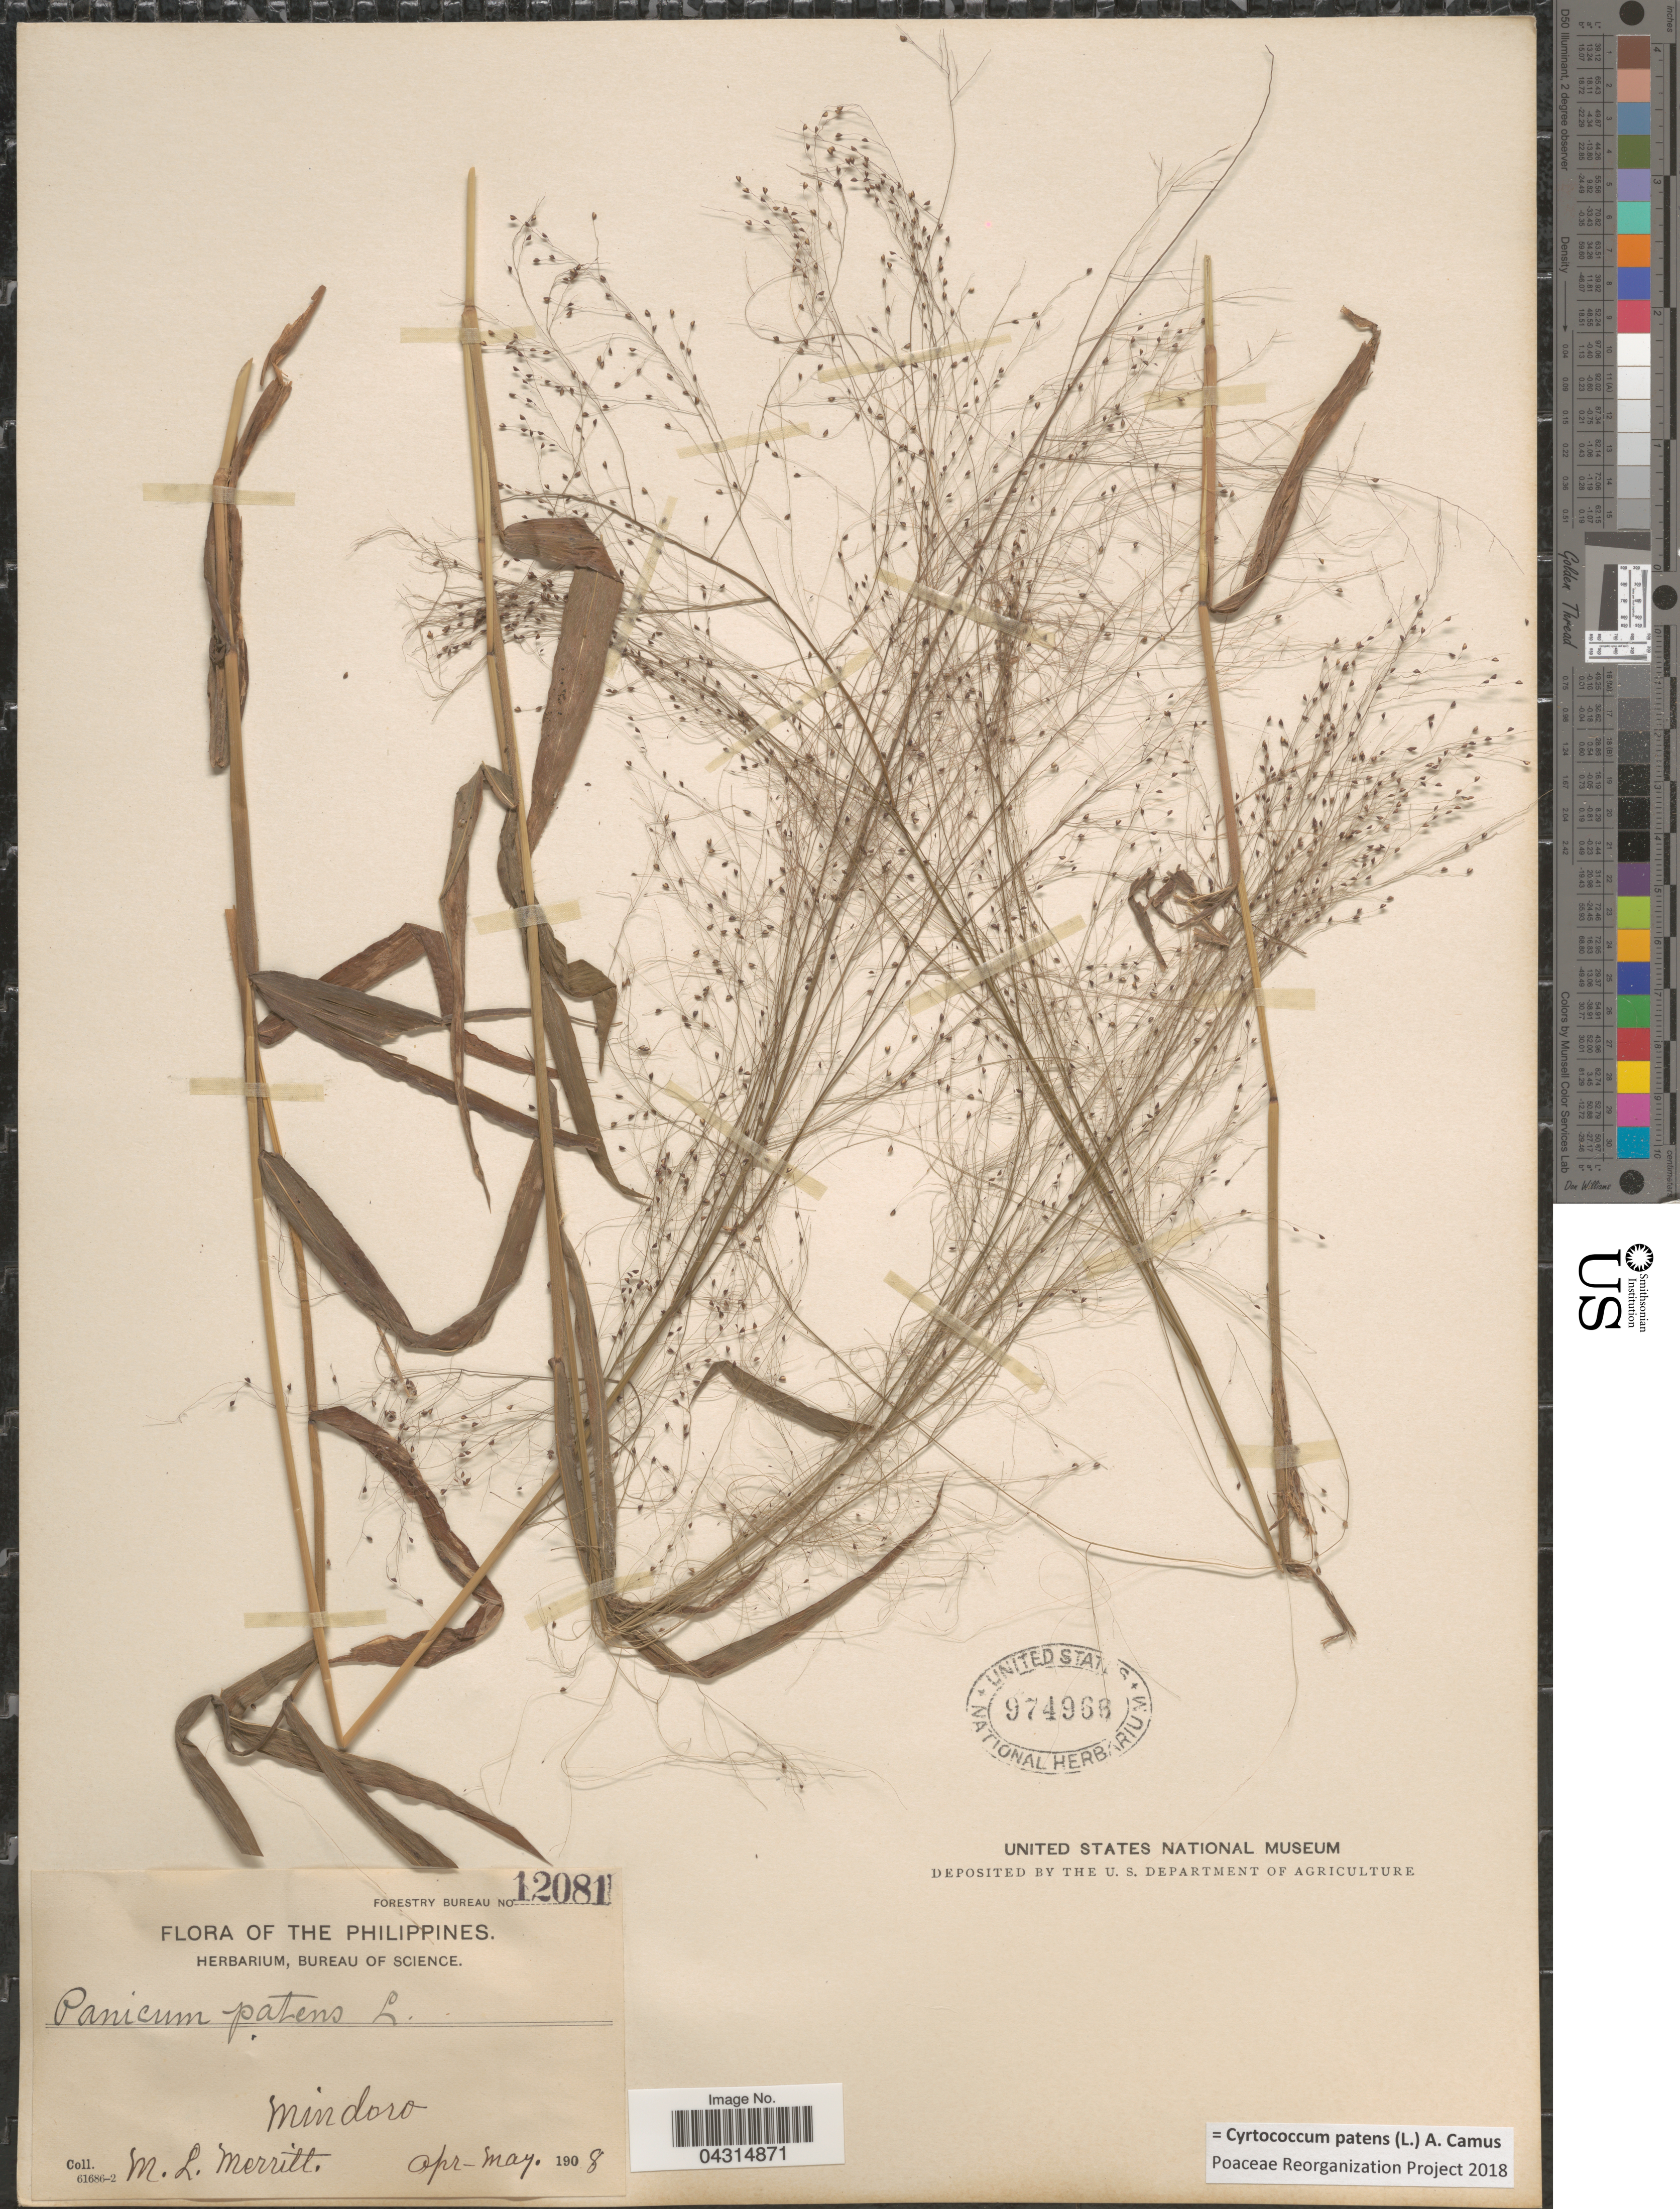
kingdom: Plantae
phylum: Tracheophyta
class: Liliopsida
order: Poales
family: Poaceae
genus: Cyrtococcum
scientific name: Cyrtococcum patens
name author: (L.) A. Camus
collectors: M. L. Merritt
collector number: Forestry Bureau 12081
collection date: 1908-04/1908-05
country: Philippines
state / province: Mimaropa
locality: Mindoro.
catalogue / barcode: US 974966